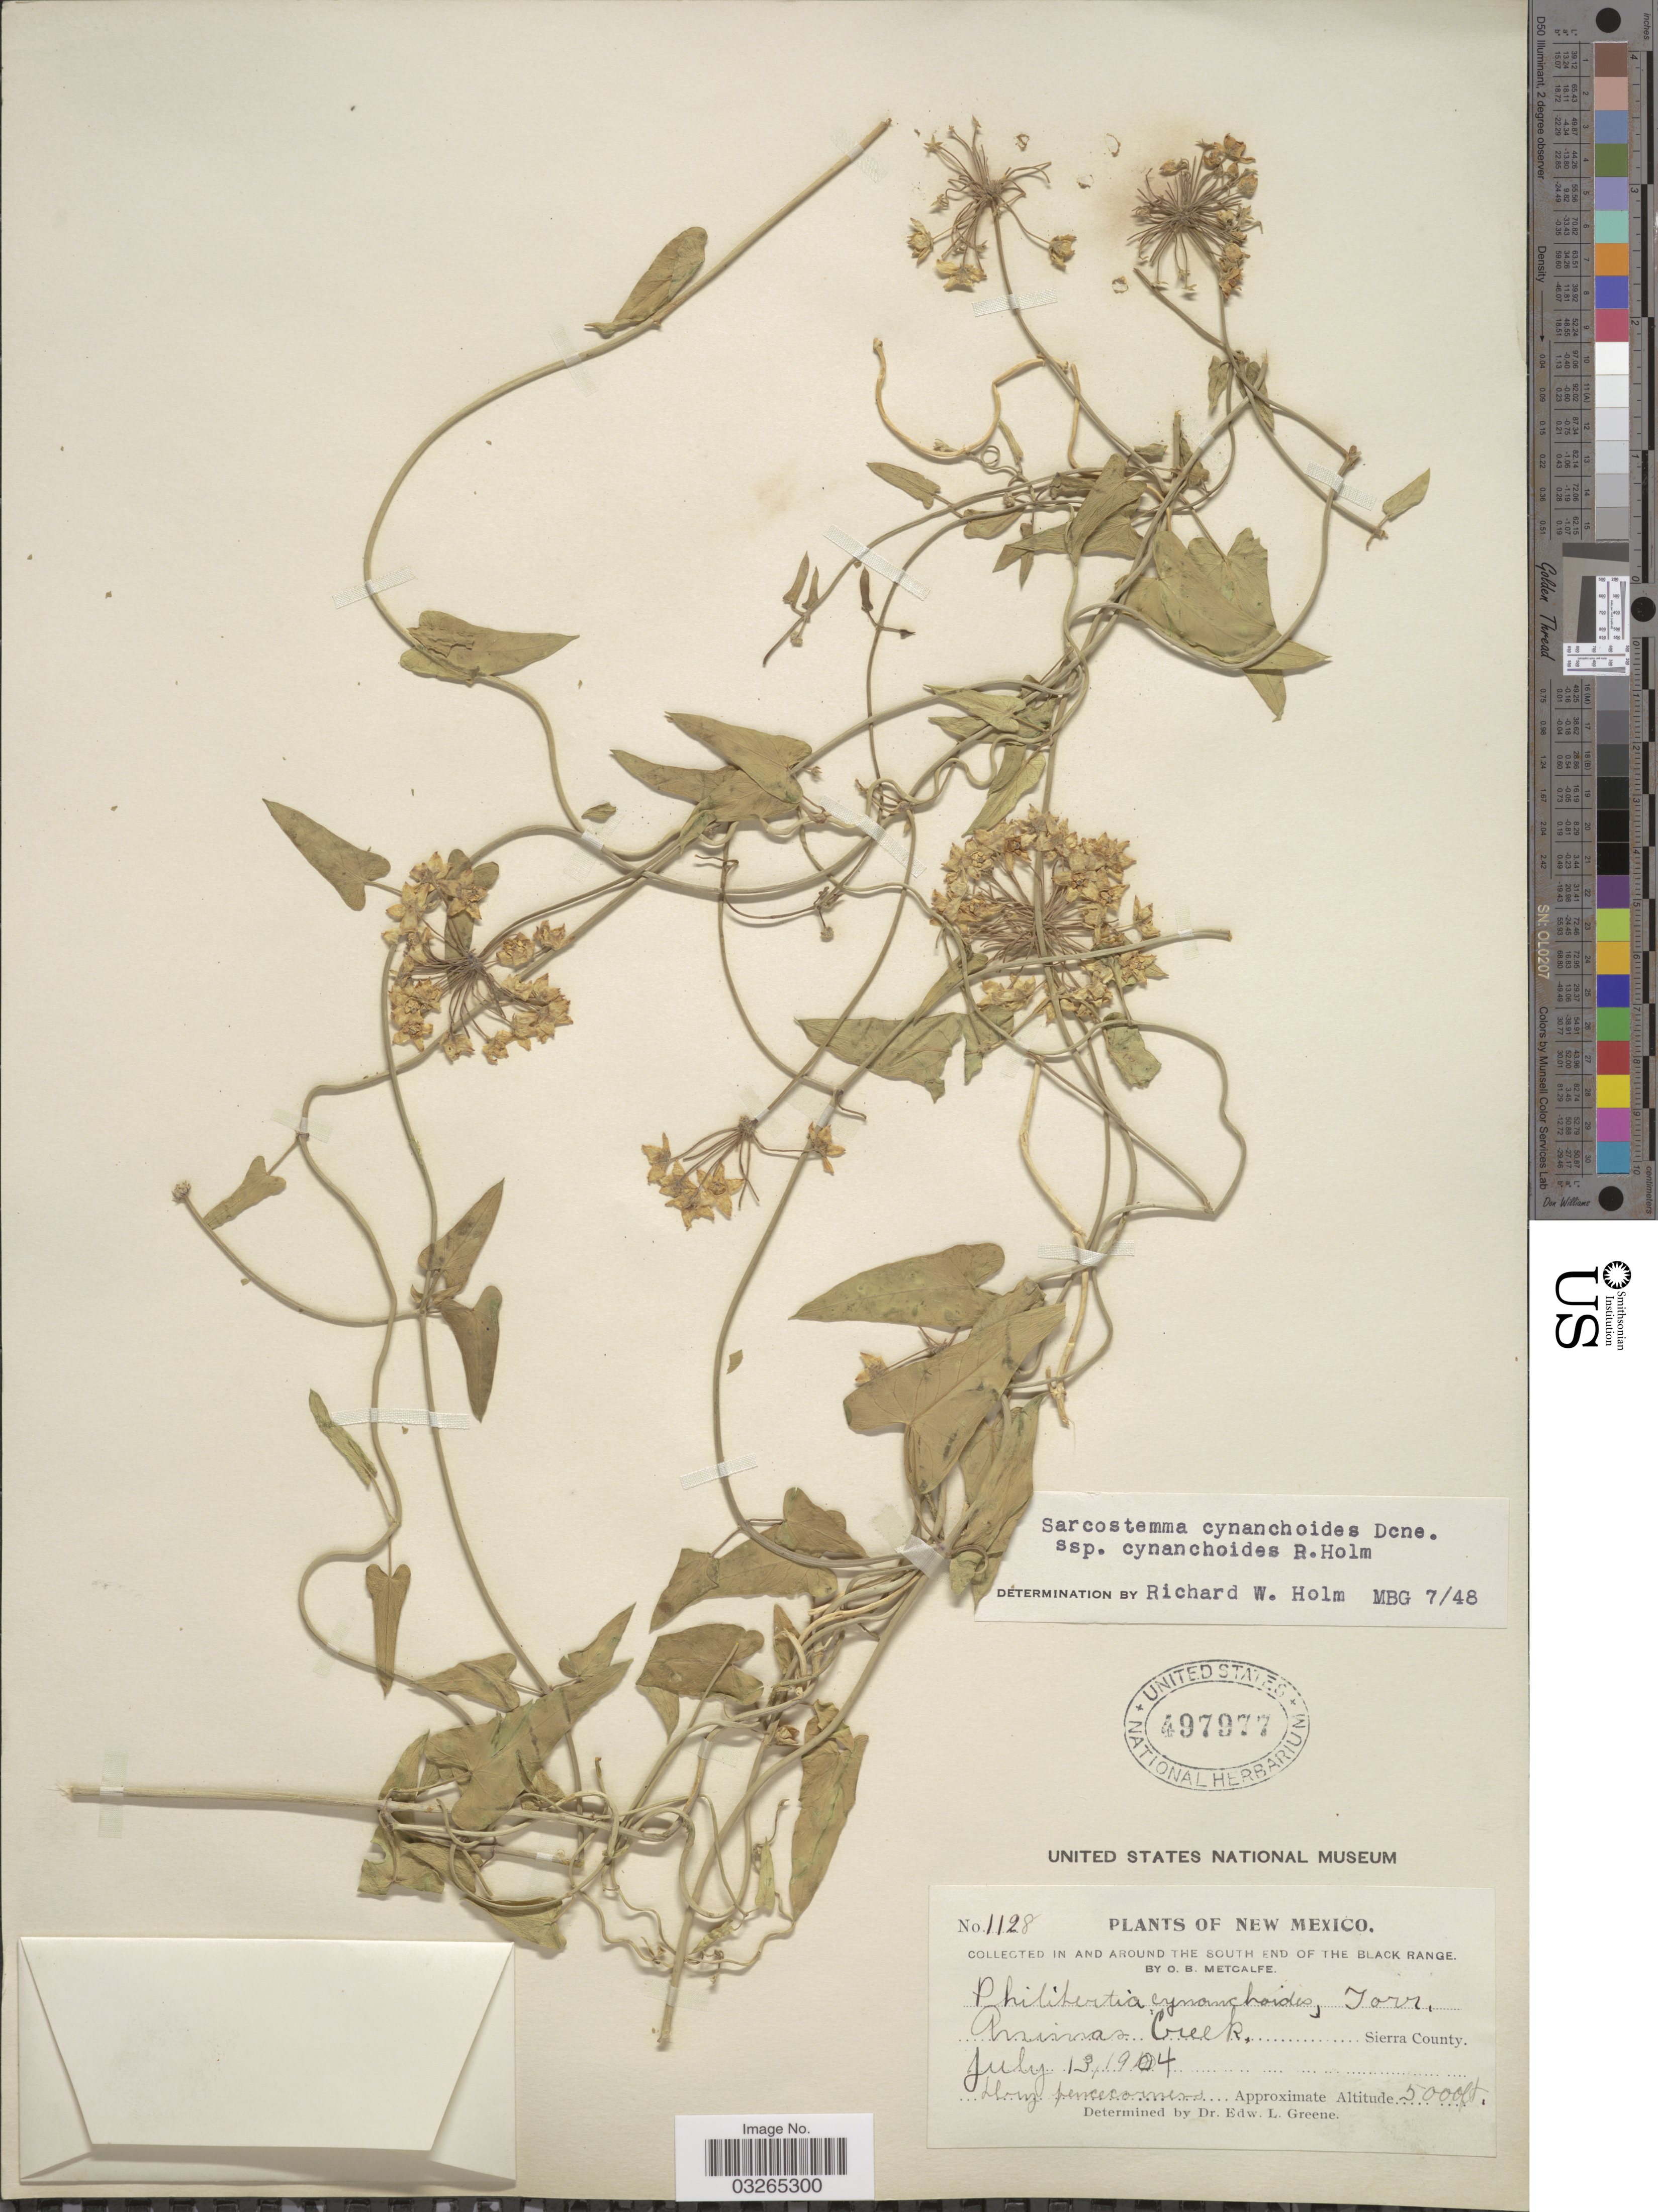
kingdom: Plantae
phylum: Tracheophyta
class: Magnoliopsida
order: Gentianales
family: Apocynaceae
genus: Sarcostemma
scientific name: Sarcostemma cynanchoides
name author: Decne.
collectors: O. B. Metcalfe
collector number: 1128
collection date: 1904-07-13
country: United States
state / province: New Mexico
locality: In and around the south end of the Black Range. Animas Creek, Sierra County.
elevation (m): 1524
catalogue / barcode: US 497977